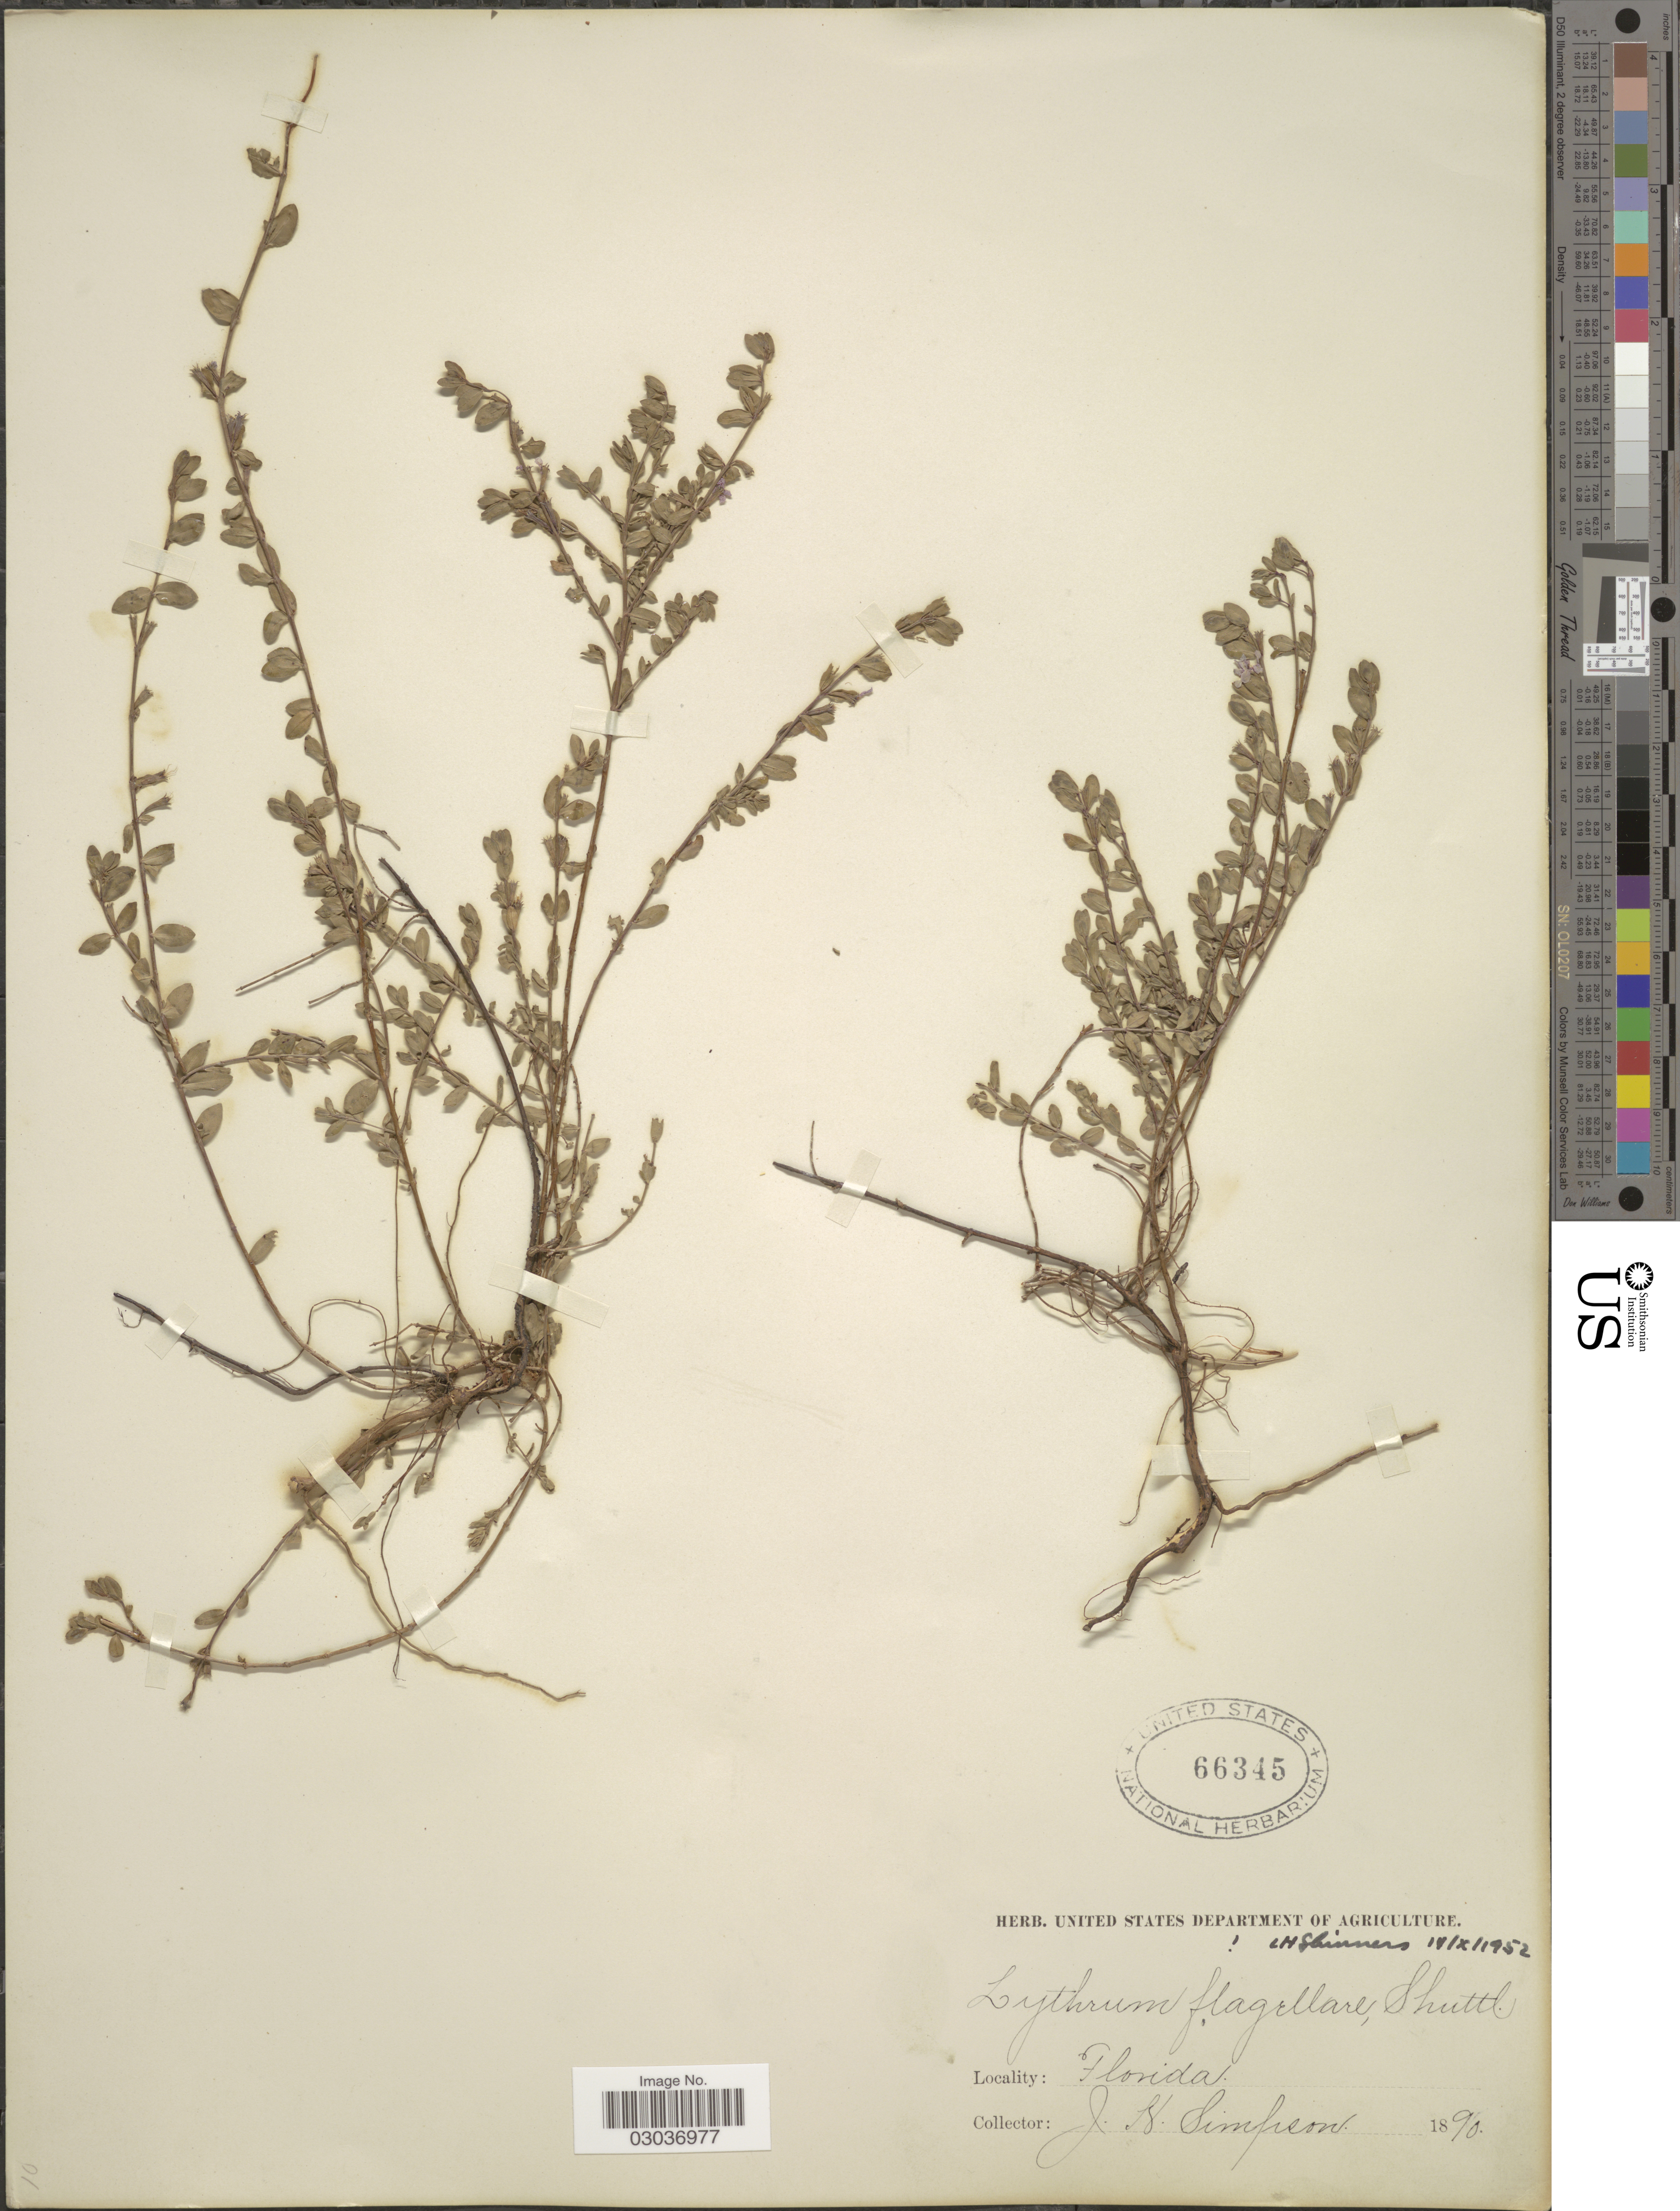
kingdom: Plantae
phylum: Tracheophyta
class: Magnoliopsida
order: Myrtales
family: Lythraceae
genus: Lythrum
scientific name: Lythrum flagellare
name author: Shuttlew. ex Chapm.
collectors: J. H. Simpson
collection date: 1890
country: United States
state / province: Florida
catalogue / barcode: US 66345